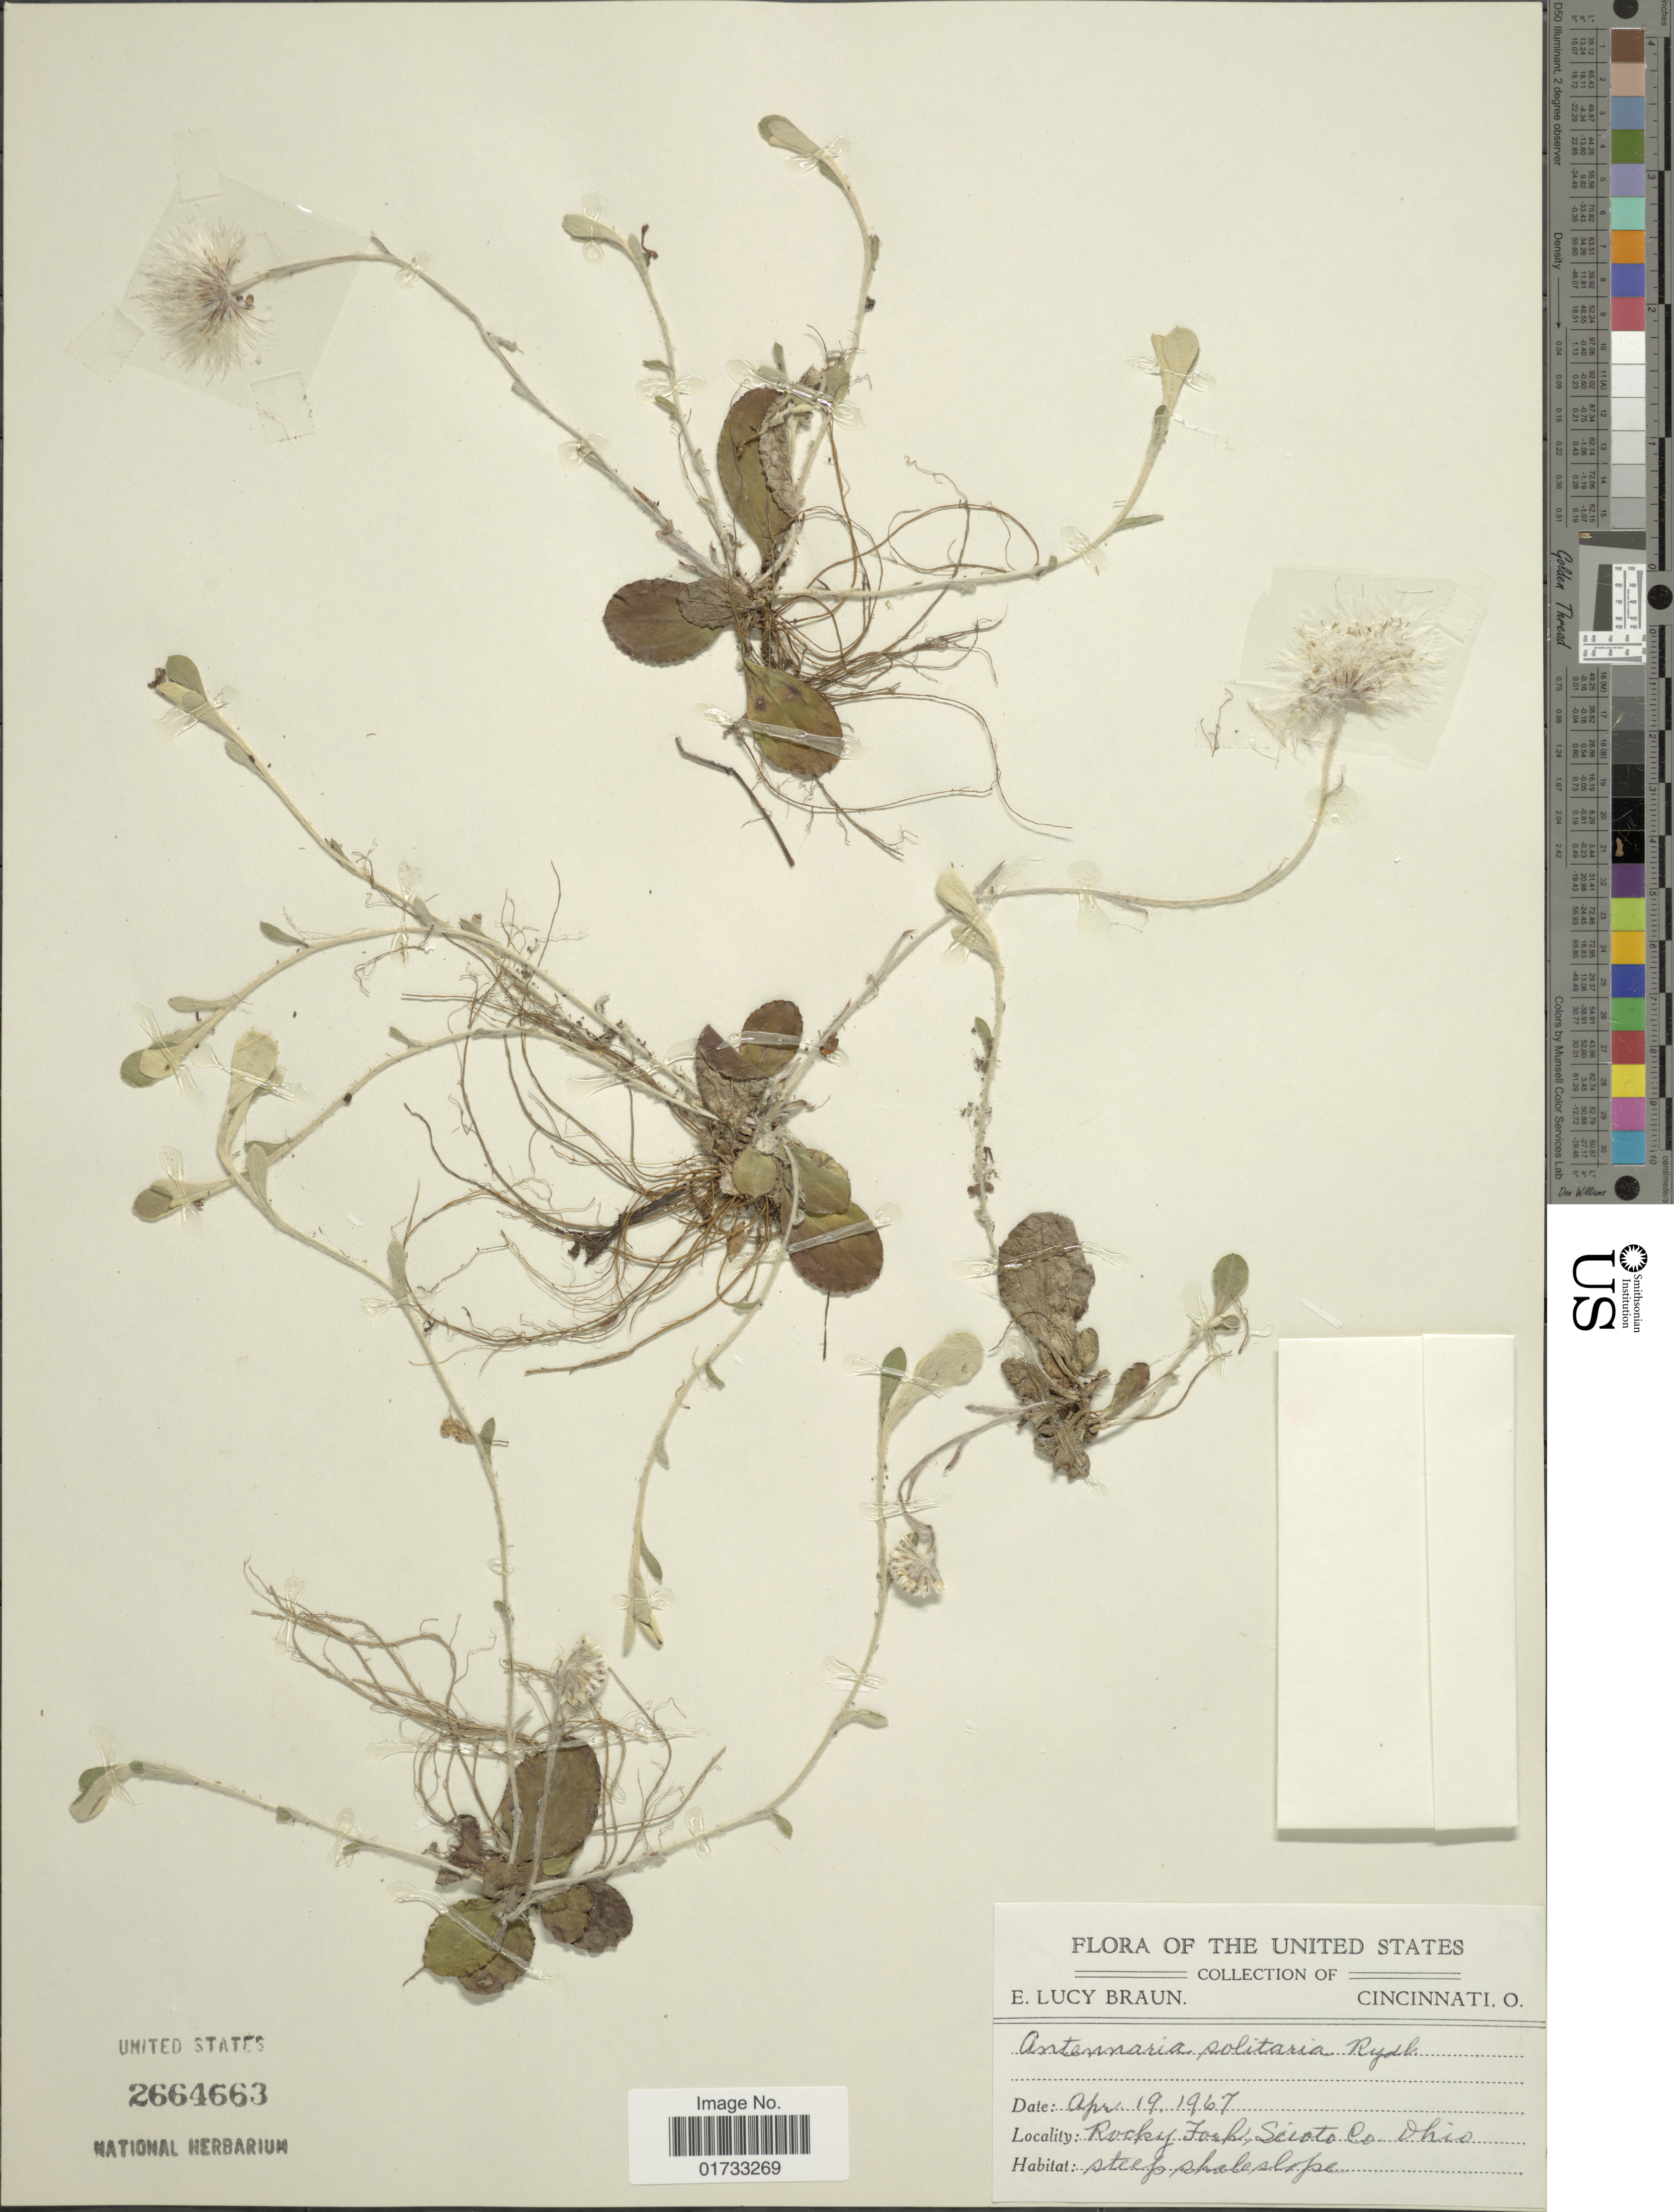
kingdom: Plantae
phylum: Tracheophyta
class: Magnoliopsida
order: Asterales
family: Asteraceae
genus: Antennaria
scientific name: Antennaria solitaria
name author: Rydb.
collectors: E. L. Braun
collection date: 1967-04-19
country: United States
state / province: Ohio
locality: Rocky fork, Scioto Co, steep shale slope, Cincinnati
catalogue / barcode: US 2664663